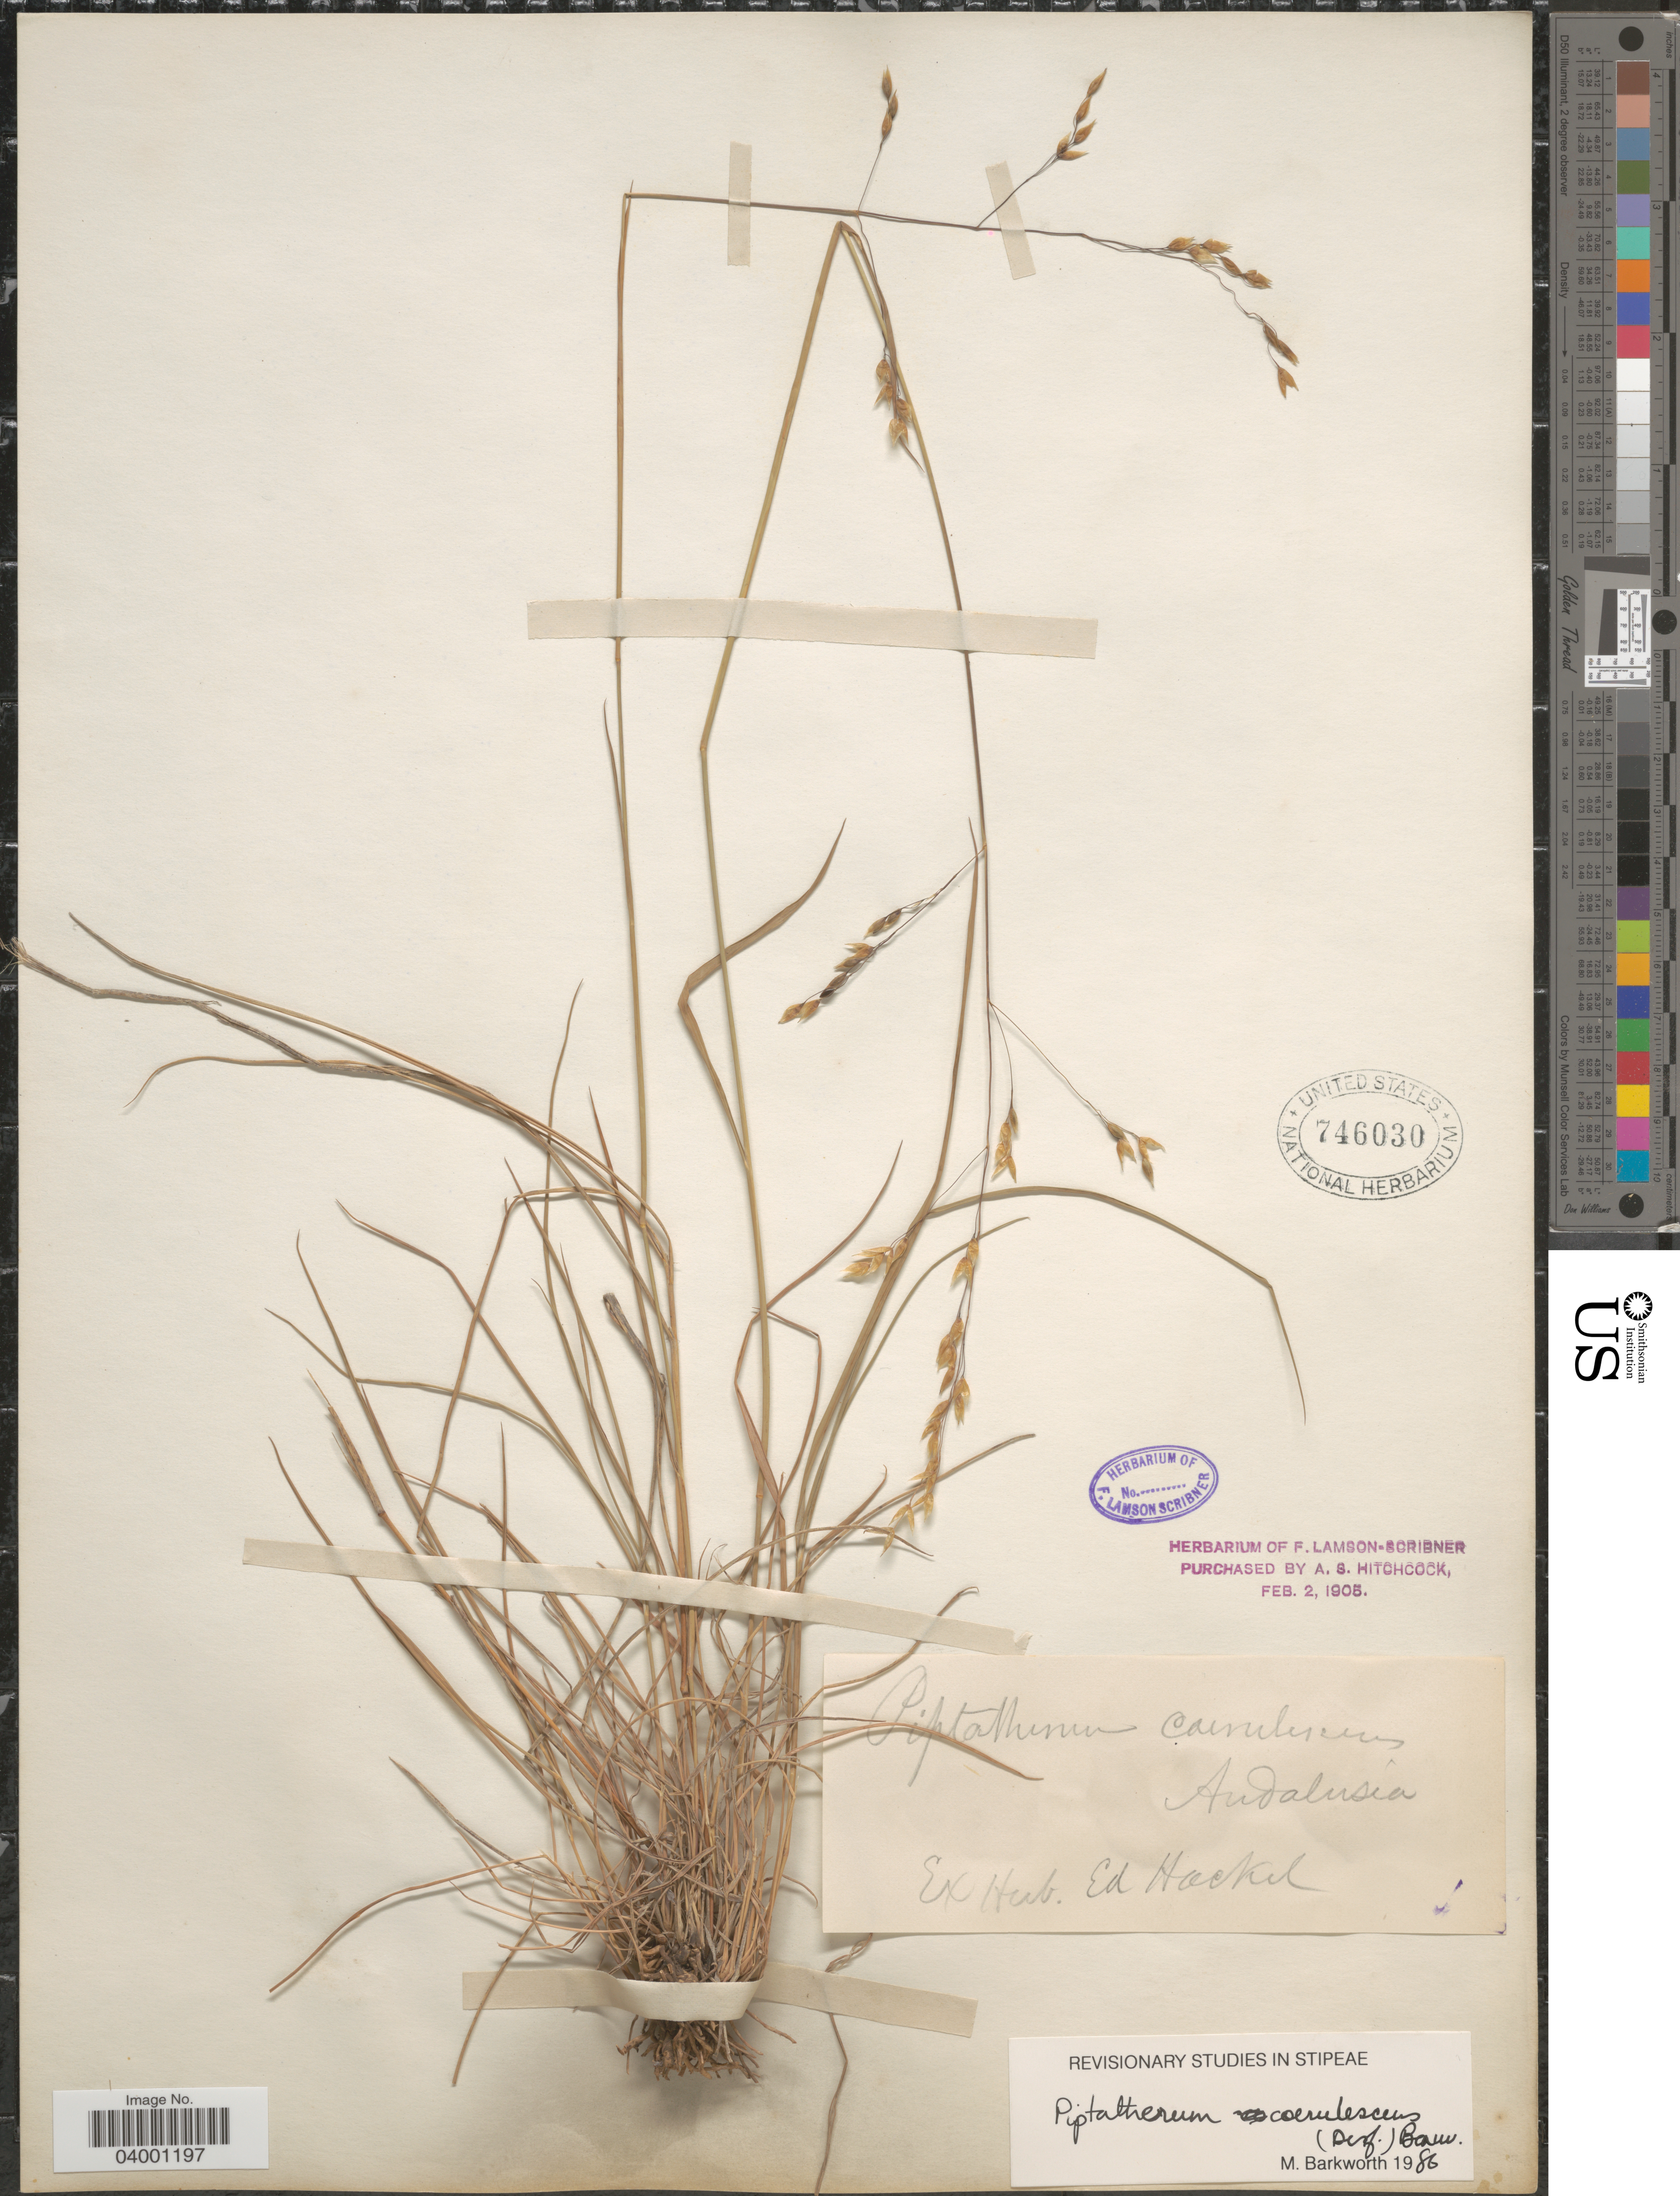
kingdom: Plantae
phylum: Tracheophyta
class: Liliopsida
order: Poales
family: Poaceae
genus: Piptatherum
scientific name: Piptatherum coerulescens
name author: (Desf.) P. Beauv.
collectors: ex herb. E. Hackel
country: Spain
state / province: Andalucía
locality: Andalusia.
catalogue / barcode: US 746030